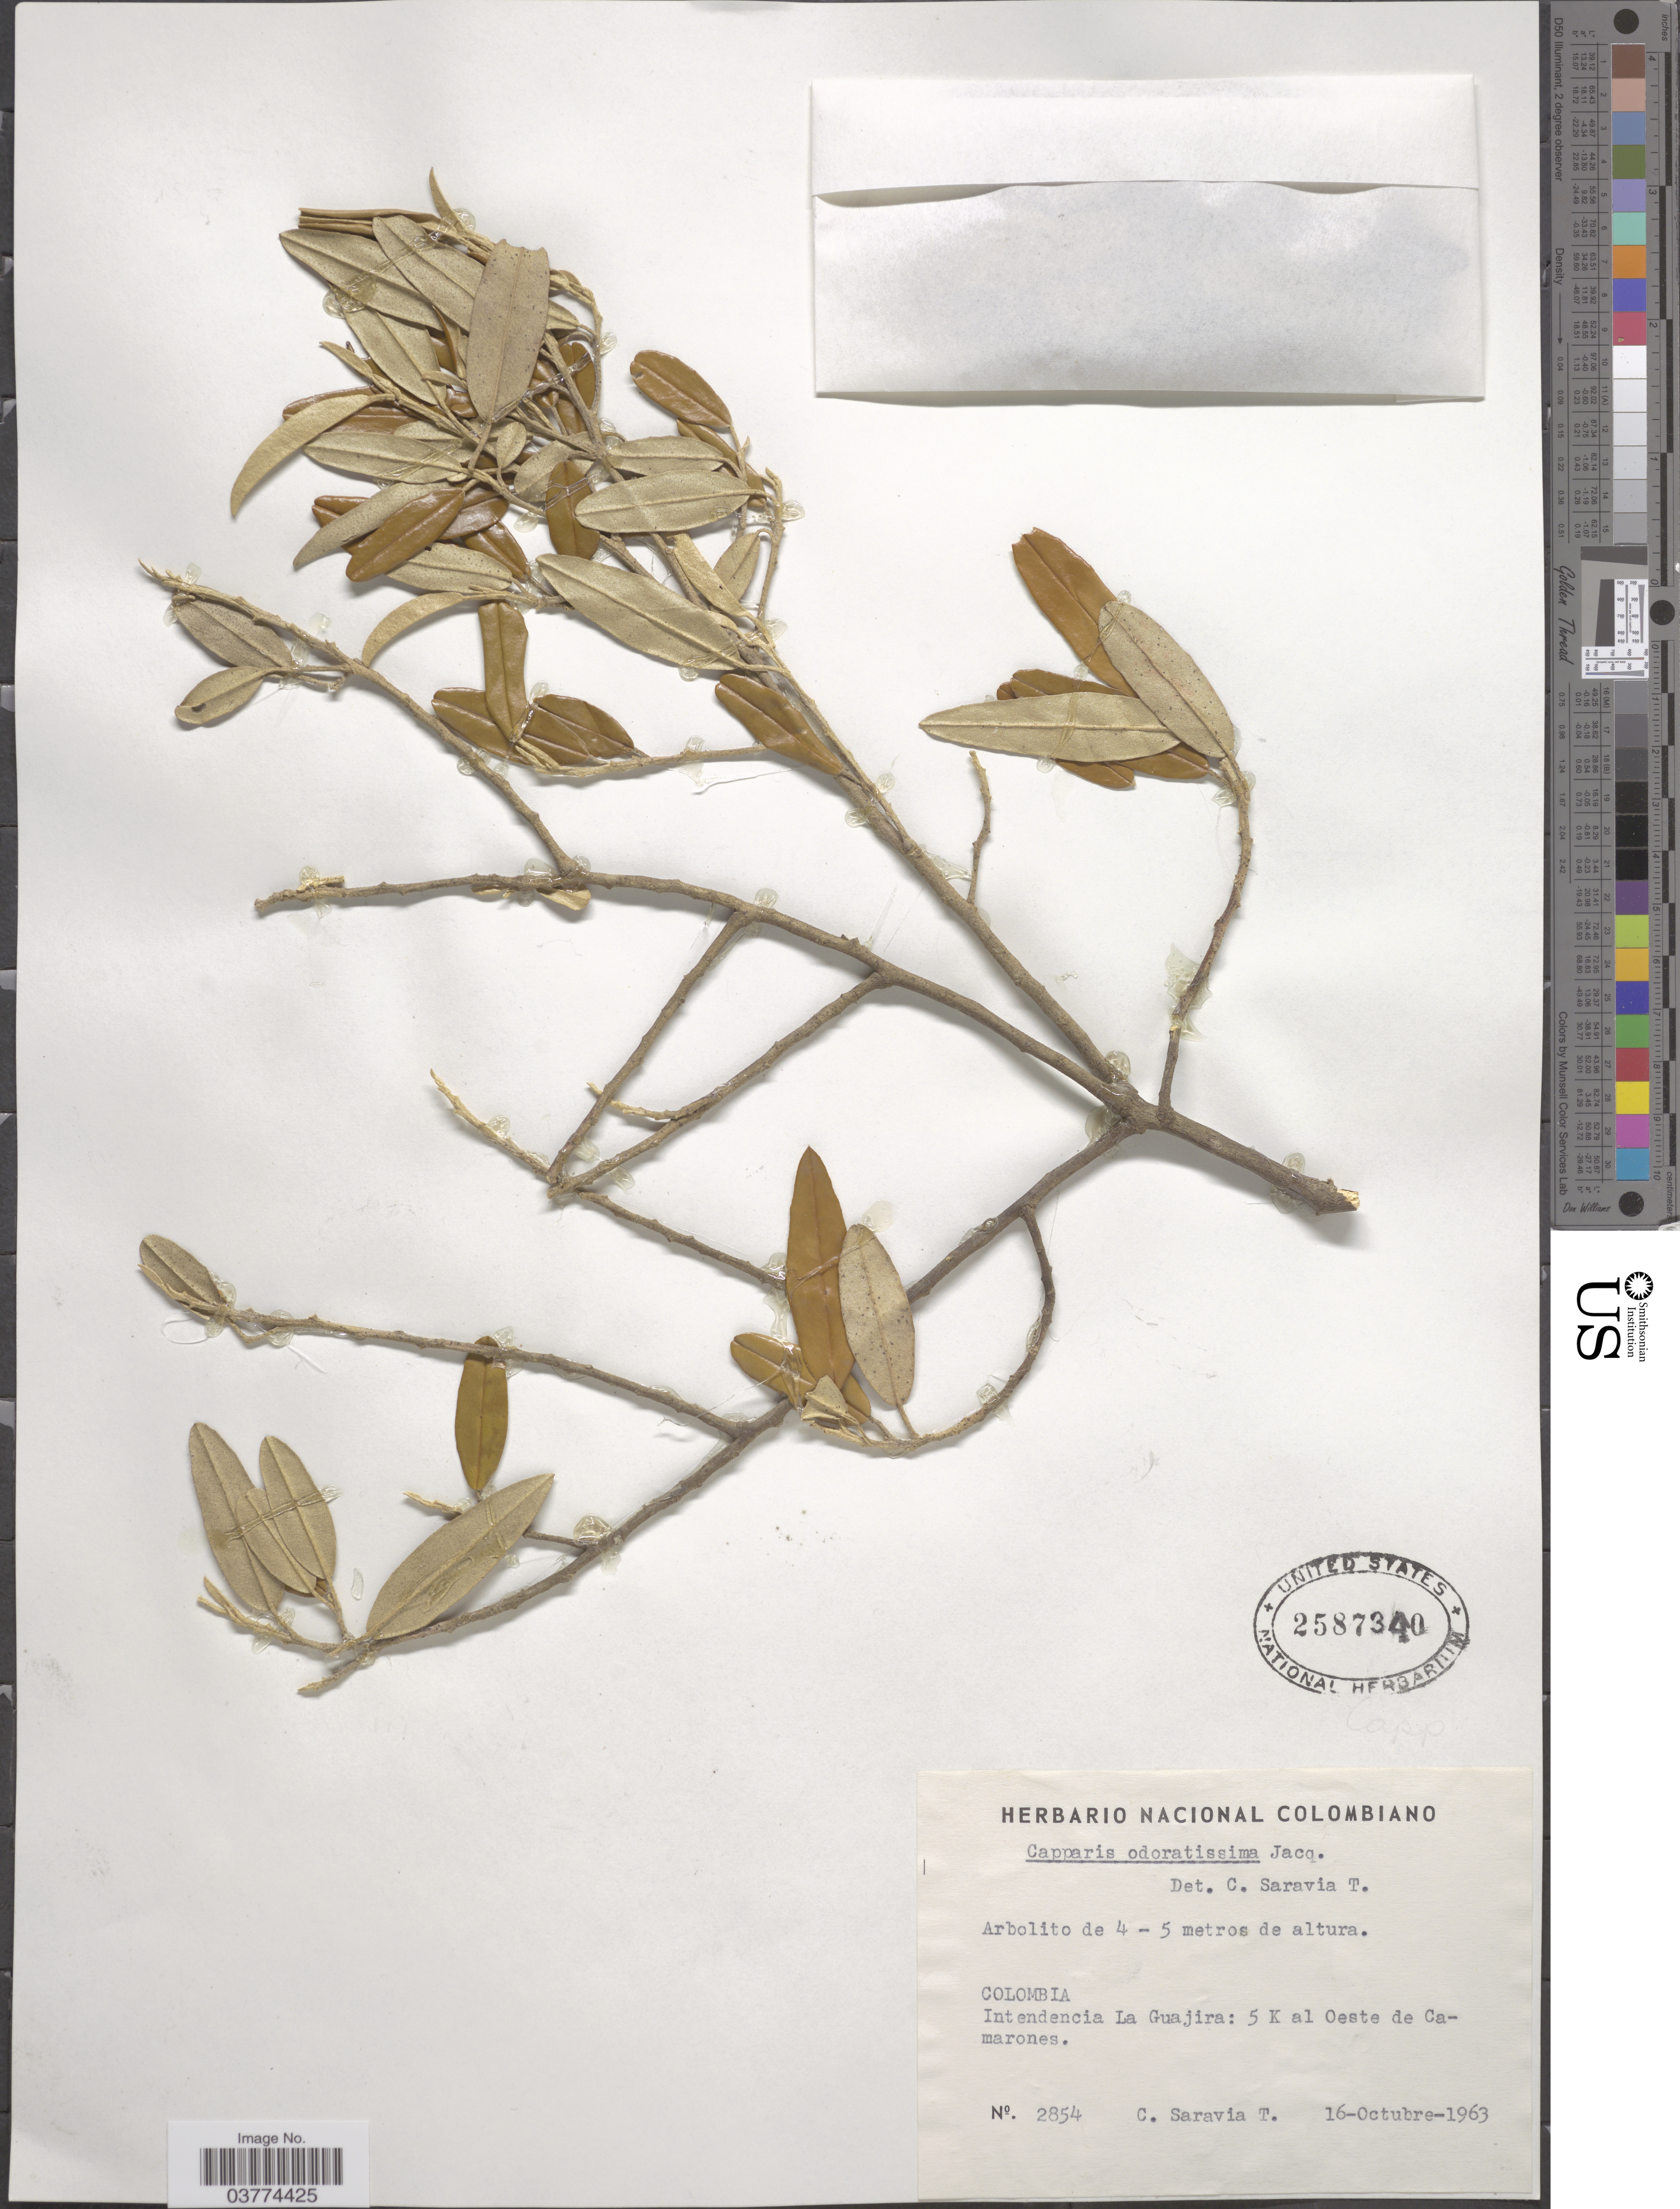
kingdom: Plantae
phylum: Tracheophyta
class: Magnoliopsida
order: Brassicales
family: Capparaceae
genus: Quadrella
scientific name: Quadrella odoratissima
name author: (Jacq.) Hutch.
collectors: C. Saravia T.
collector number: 2854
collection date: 1963-10-16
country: Colombia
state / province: La Guajira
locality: Intendencia La Guajira: 5 K al Oeste de Camarones.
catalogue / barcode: US 2587340